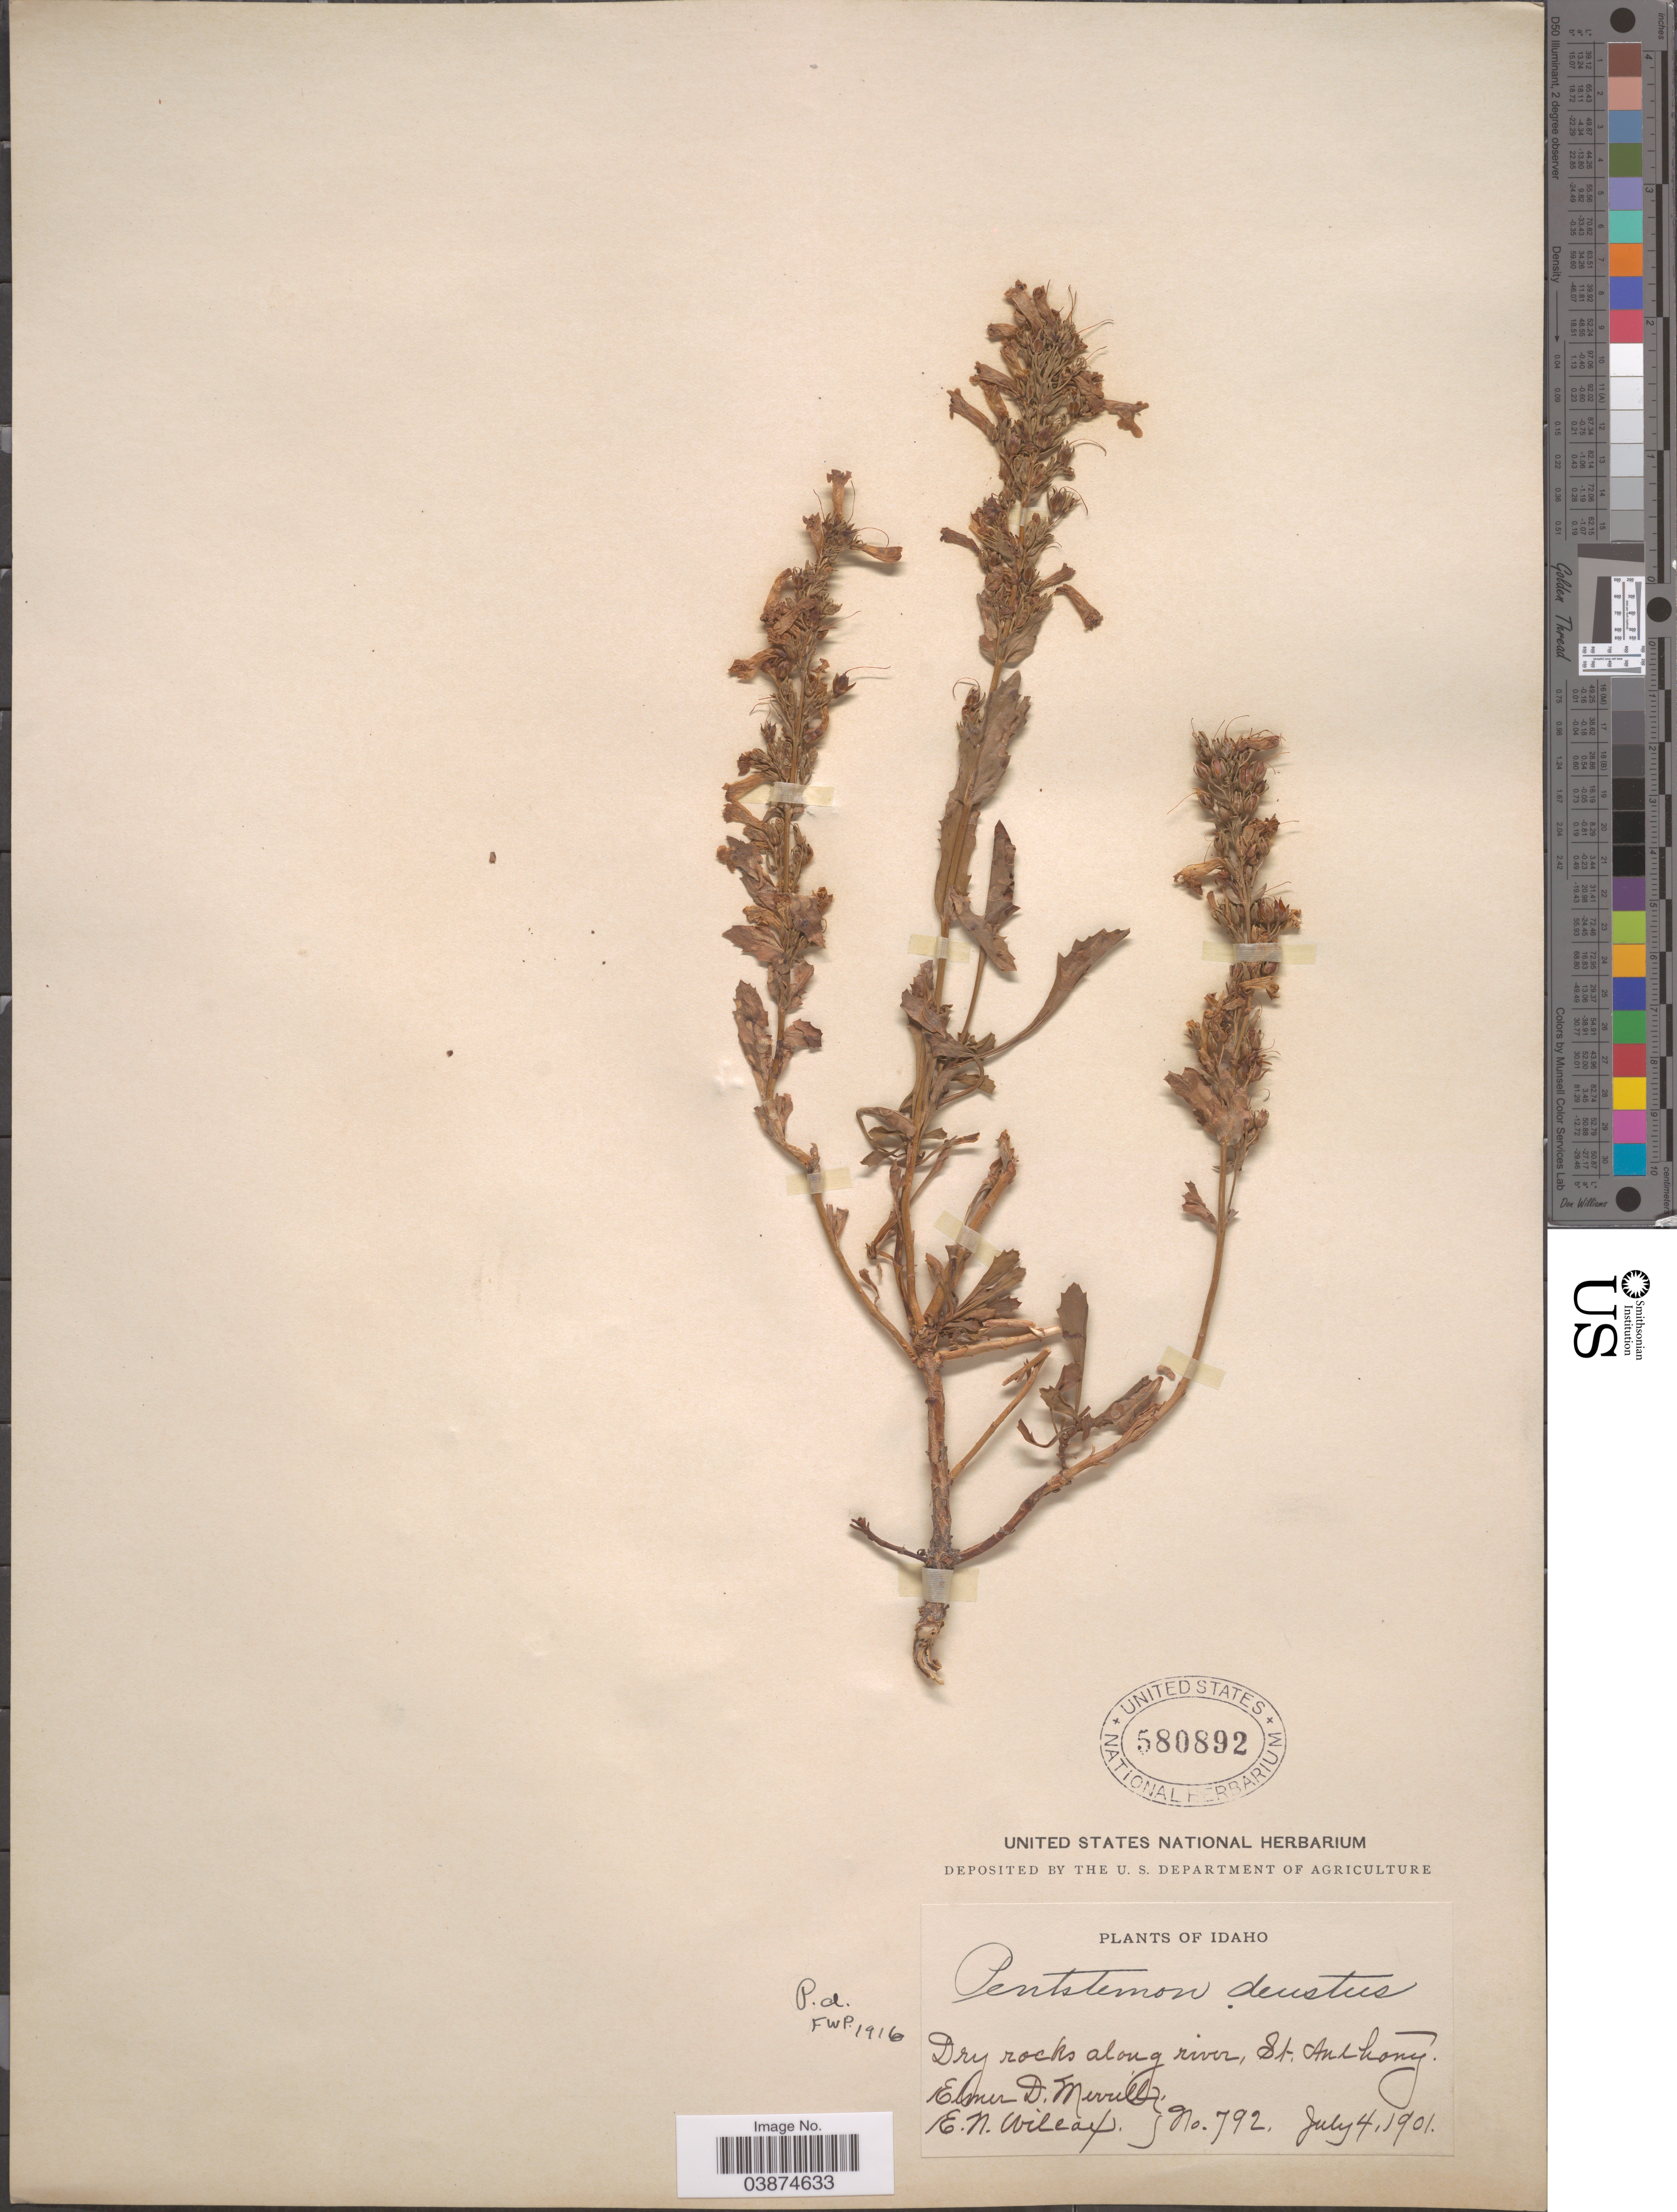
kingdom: Plantae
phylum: Tracheophyta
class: Magnoliopsida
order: Lamiales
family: Plantaginaceae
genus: Penstemon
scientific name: Penstemon deustus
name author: Douglas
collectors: E. D. Merrill & E. Wilcox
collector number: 792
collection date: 1901-07-04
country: United States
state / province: Idaho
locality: Dry rocks along river, St. Anthony.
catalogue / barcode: US 580892